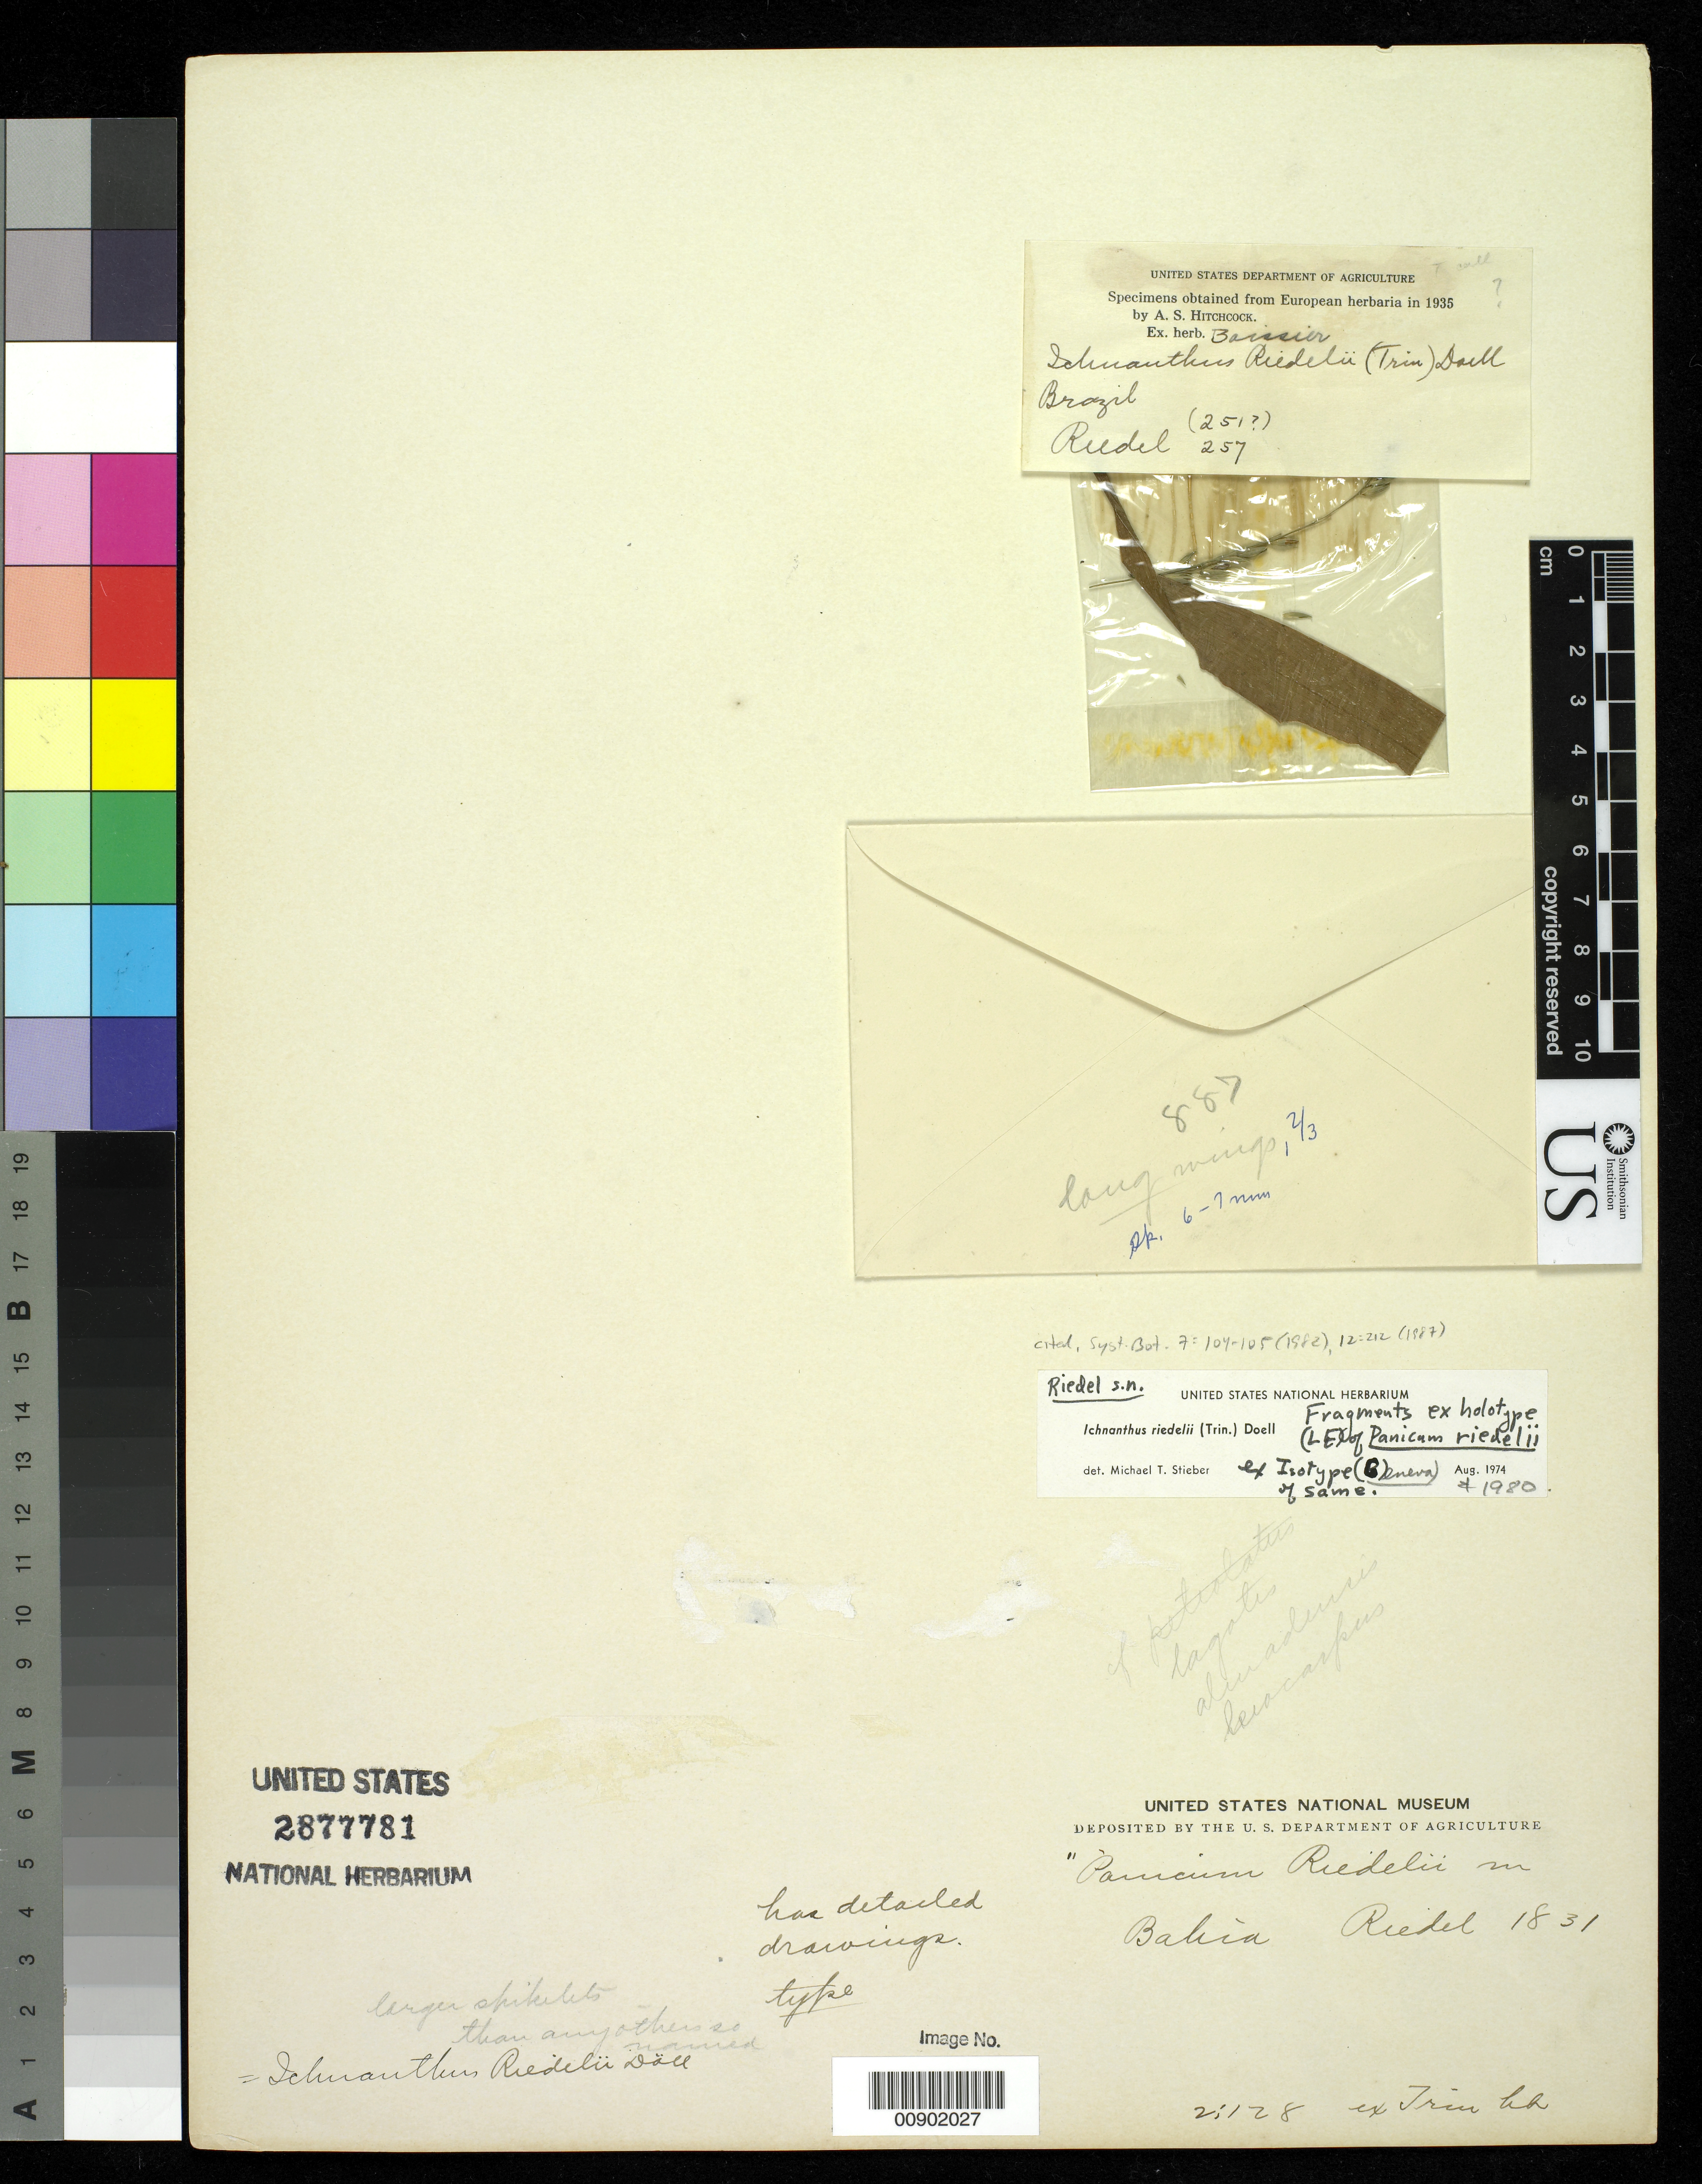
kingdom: Plantae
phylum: Tracheophyta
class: Liliopsida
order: Poales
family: Poaceae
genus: Panicum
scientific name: Panicum riedelii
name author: Trin.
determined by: Stieber, M. T.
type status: Isotype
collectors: L. Riedel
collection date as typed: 1831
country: Brazil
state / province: Bahia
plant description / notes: Cited by Stieber, Syst. Bot. 7: 104-105 (1982) & Syst. Bot. 12: 212 (1987).; Sheet is mounted with 2 fragments, ex herb. Boissier & ex herb. Trin.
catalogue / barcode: US 2877781